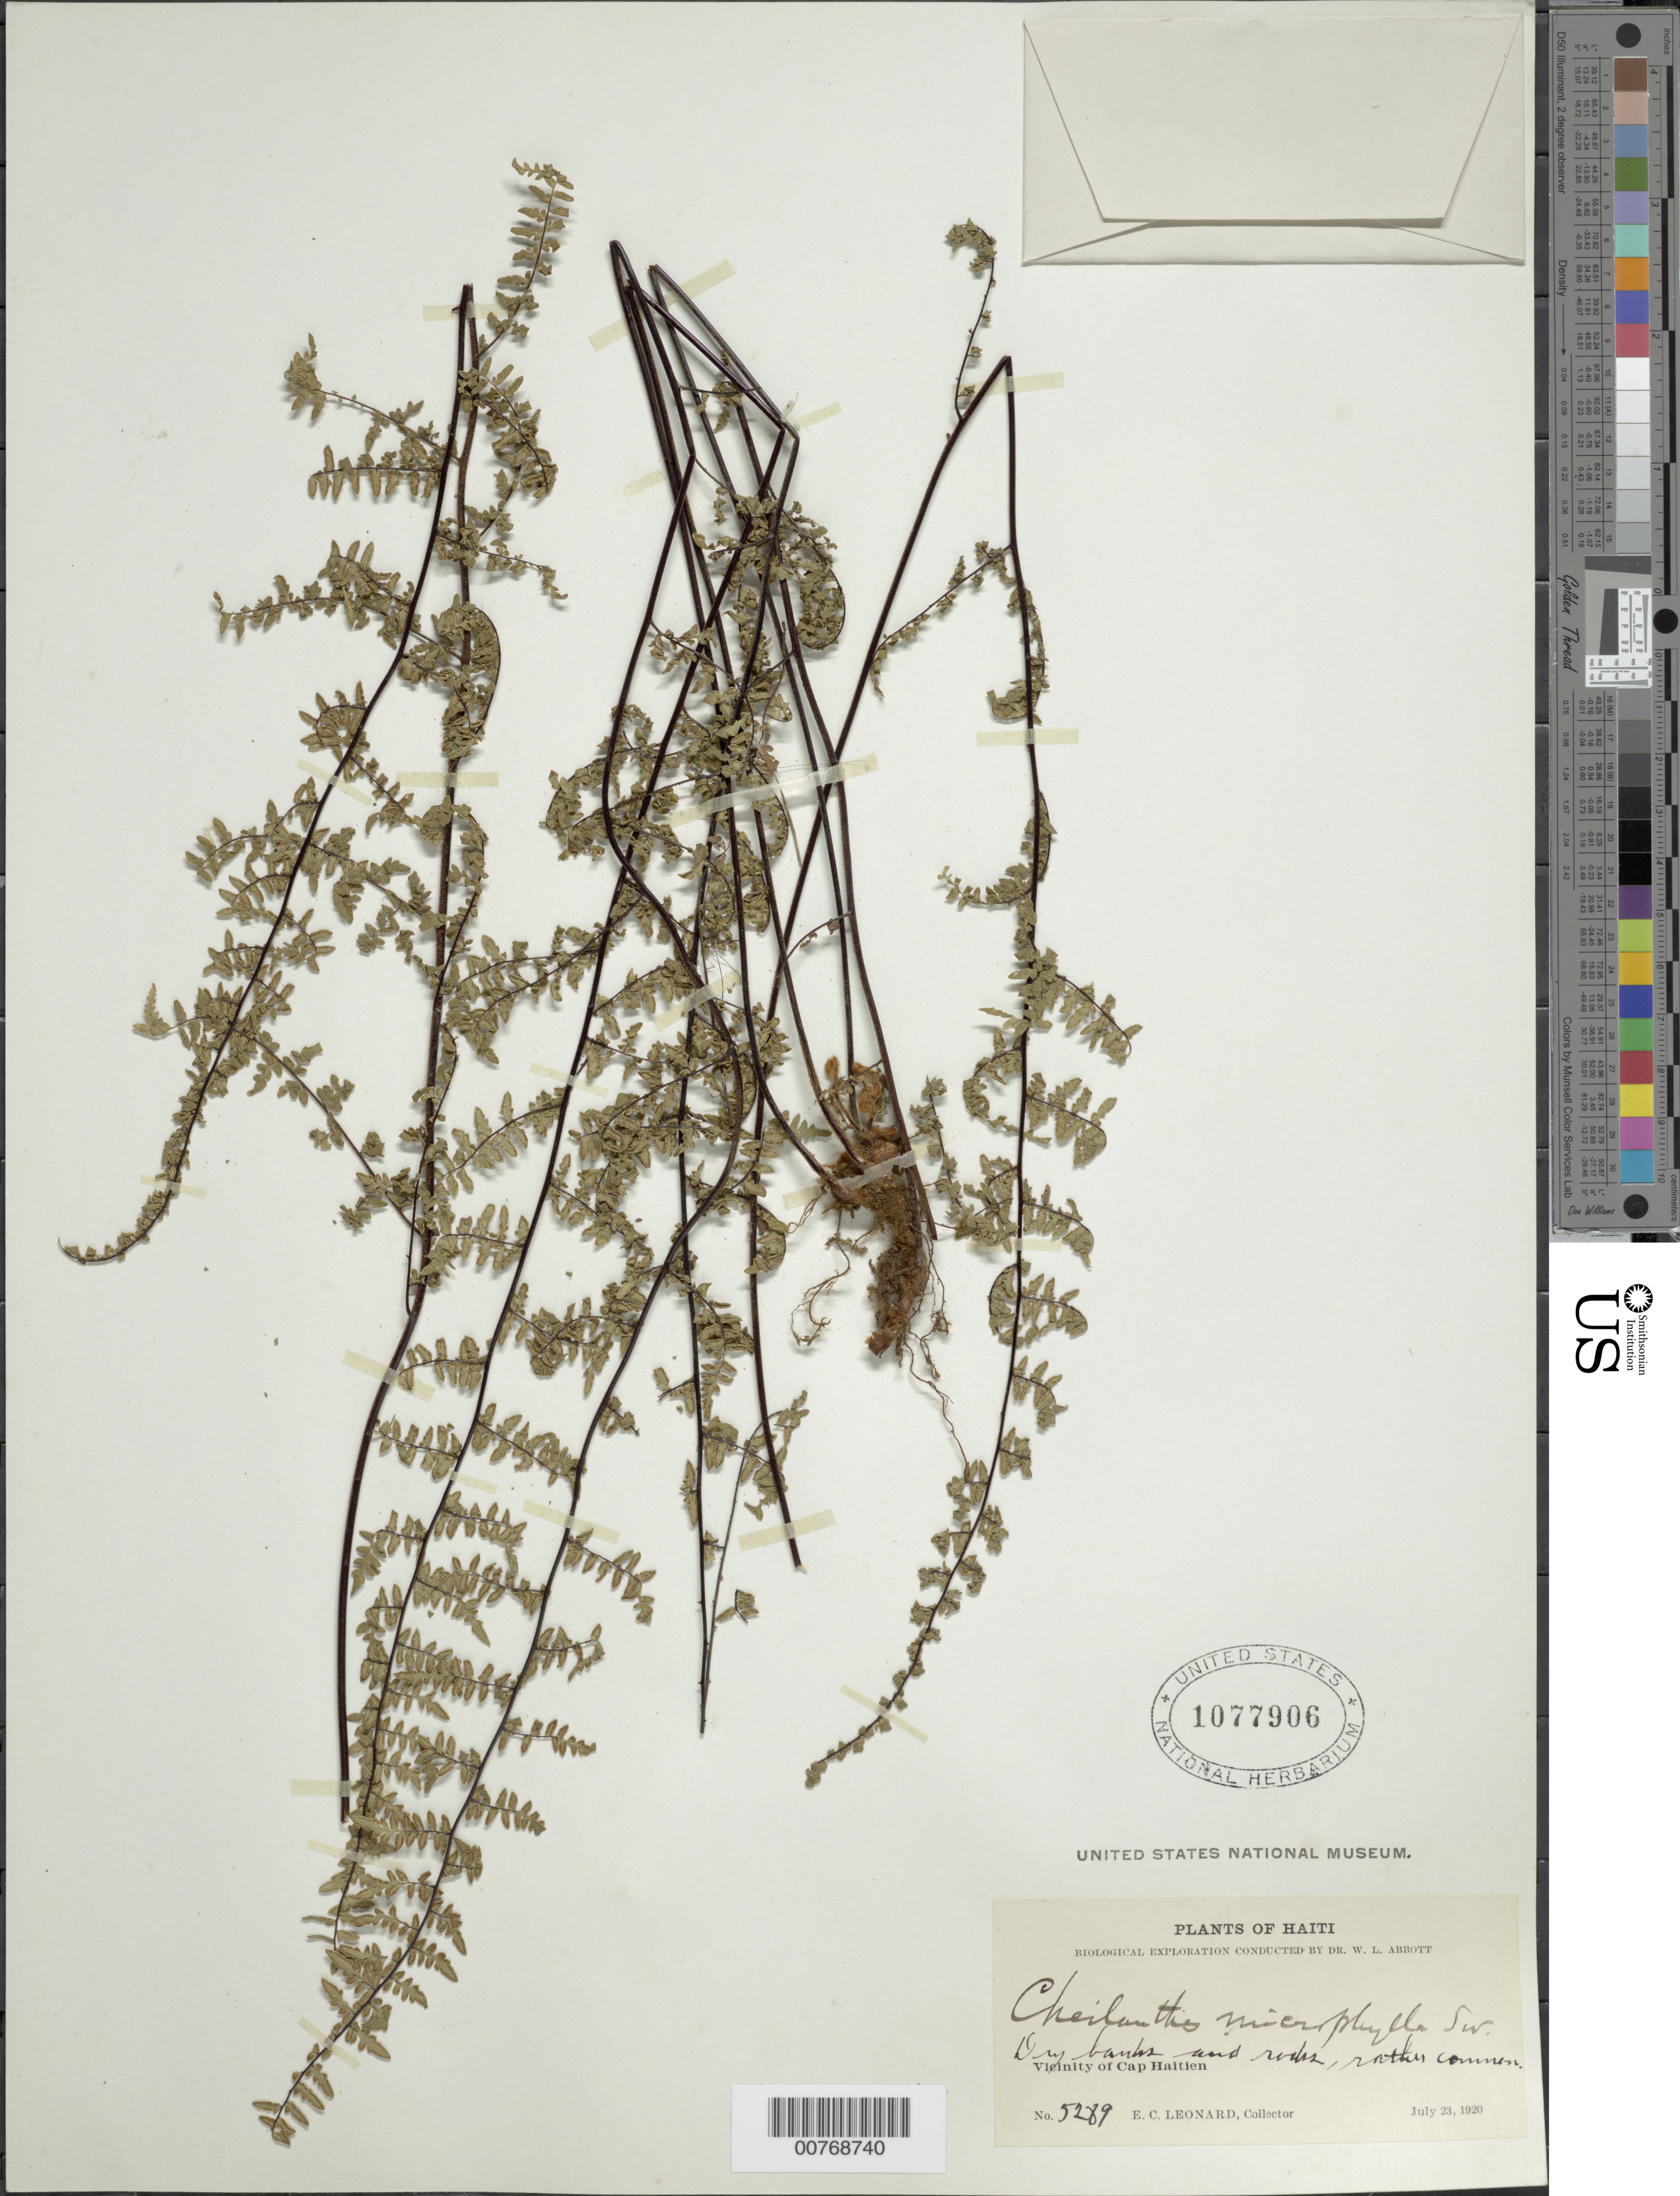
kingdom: Plantae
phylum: Tracheophyta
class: Polypodiopsida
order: Polypodiales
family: Pteridaceae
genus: Myriopteris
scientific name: Myriopteris microphylla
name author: (Sw.) Grusz & Windham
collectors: E. C. Leonard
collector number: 5289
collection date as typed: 23 Jul 1920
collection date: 1920-07-23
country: Haiti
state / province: Nord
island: Hispaniola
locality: Vicinity of Cap Haitien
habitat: Dry banks and rocks, rather common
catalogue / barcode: US 1077906